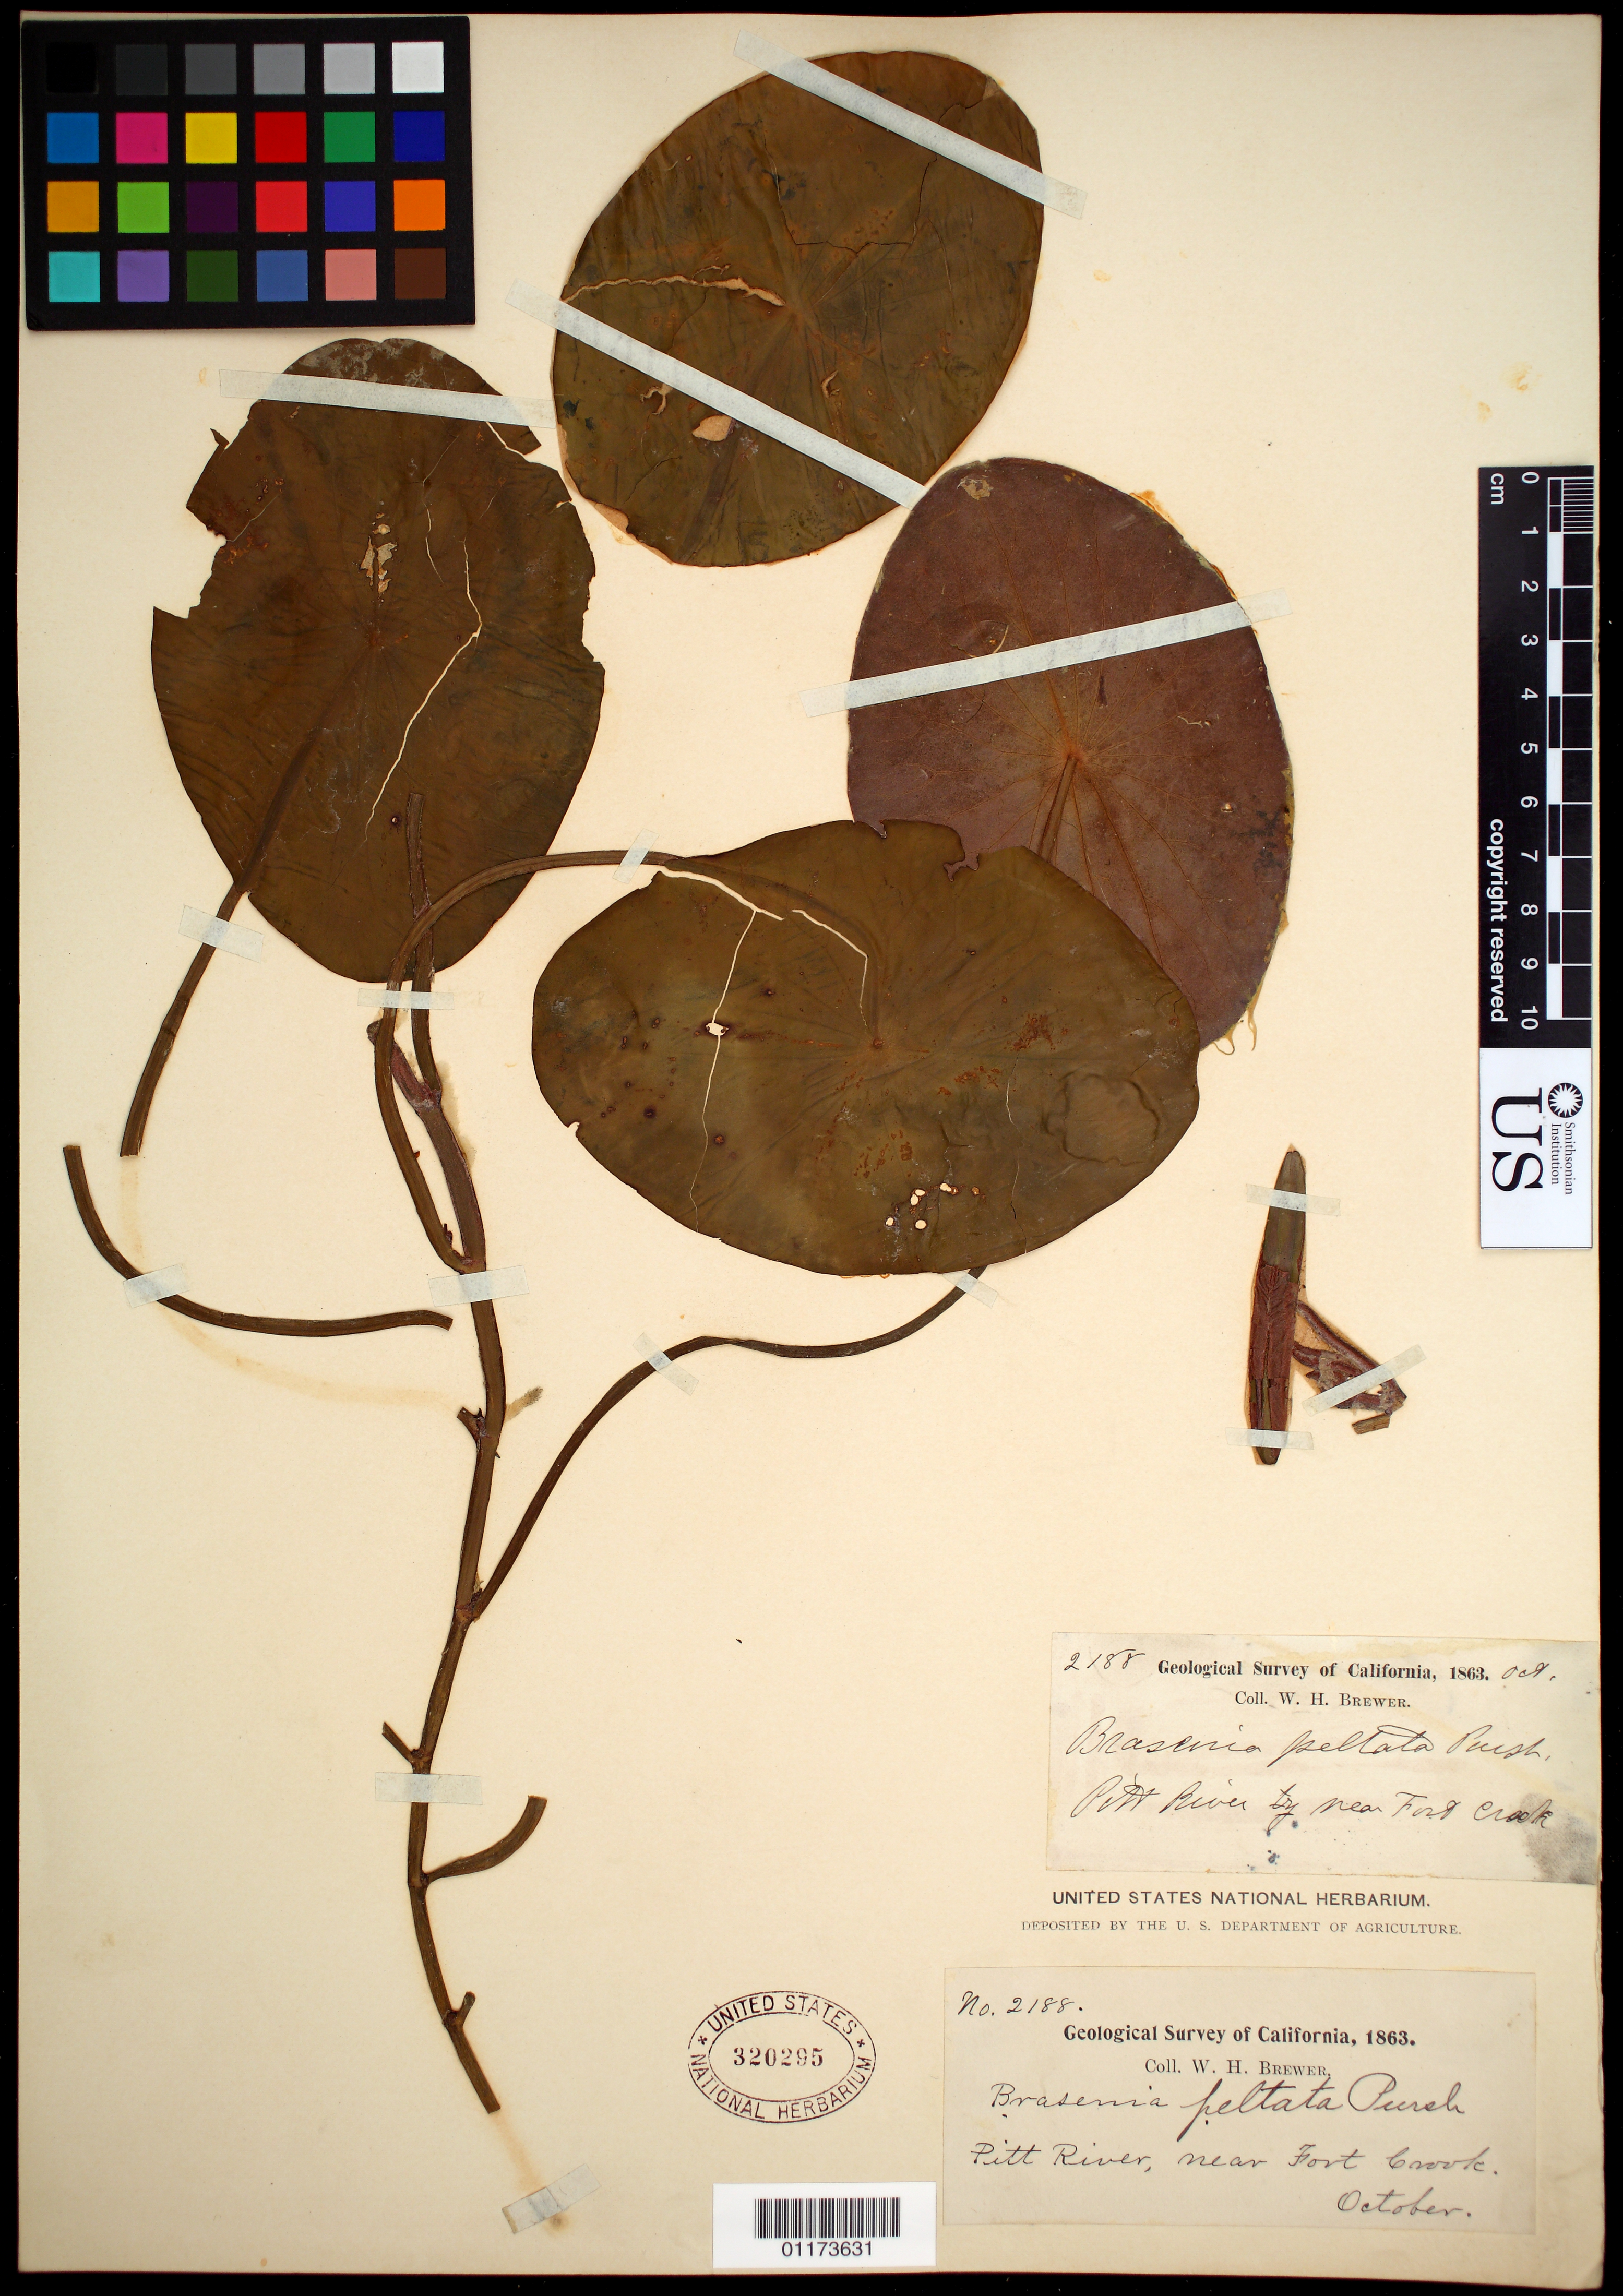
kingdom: Plantae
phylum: Tracheophyta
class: Magnoliopsida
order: Nymphaeales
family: Cabombaceae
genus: Brasenia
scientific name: Brasenia peltata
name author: Pursh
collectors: W. H. Brewer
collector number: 2188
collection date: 1863-10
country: United States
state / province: California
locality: Pitt River, near Fort Crook.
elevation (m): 2134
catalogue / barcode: US 320295